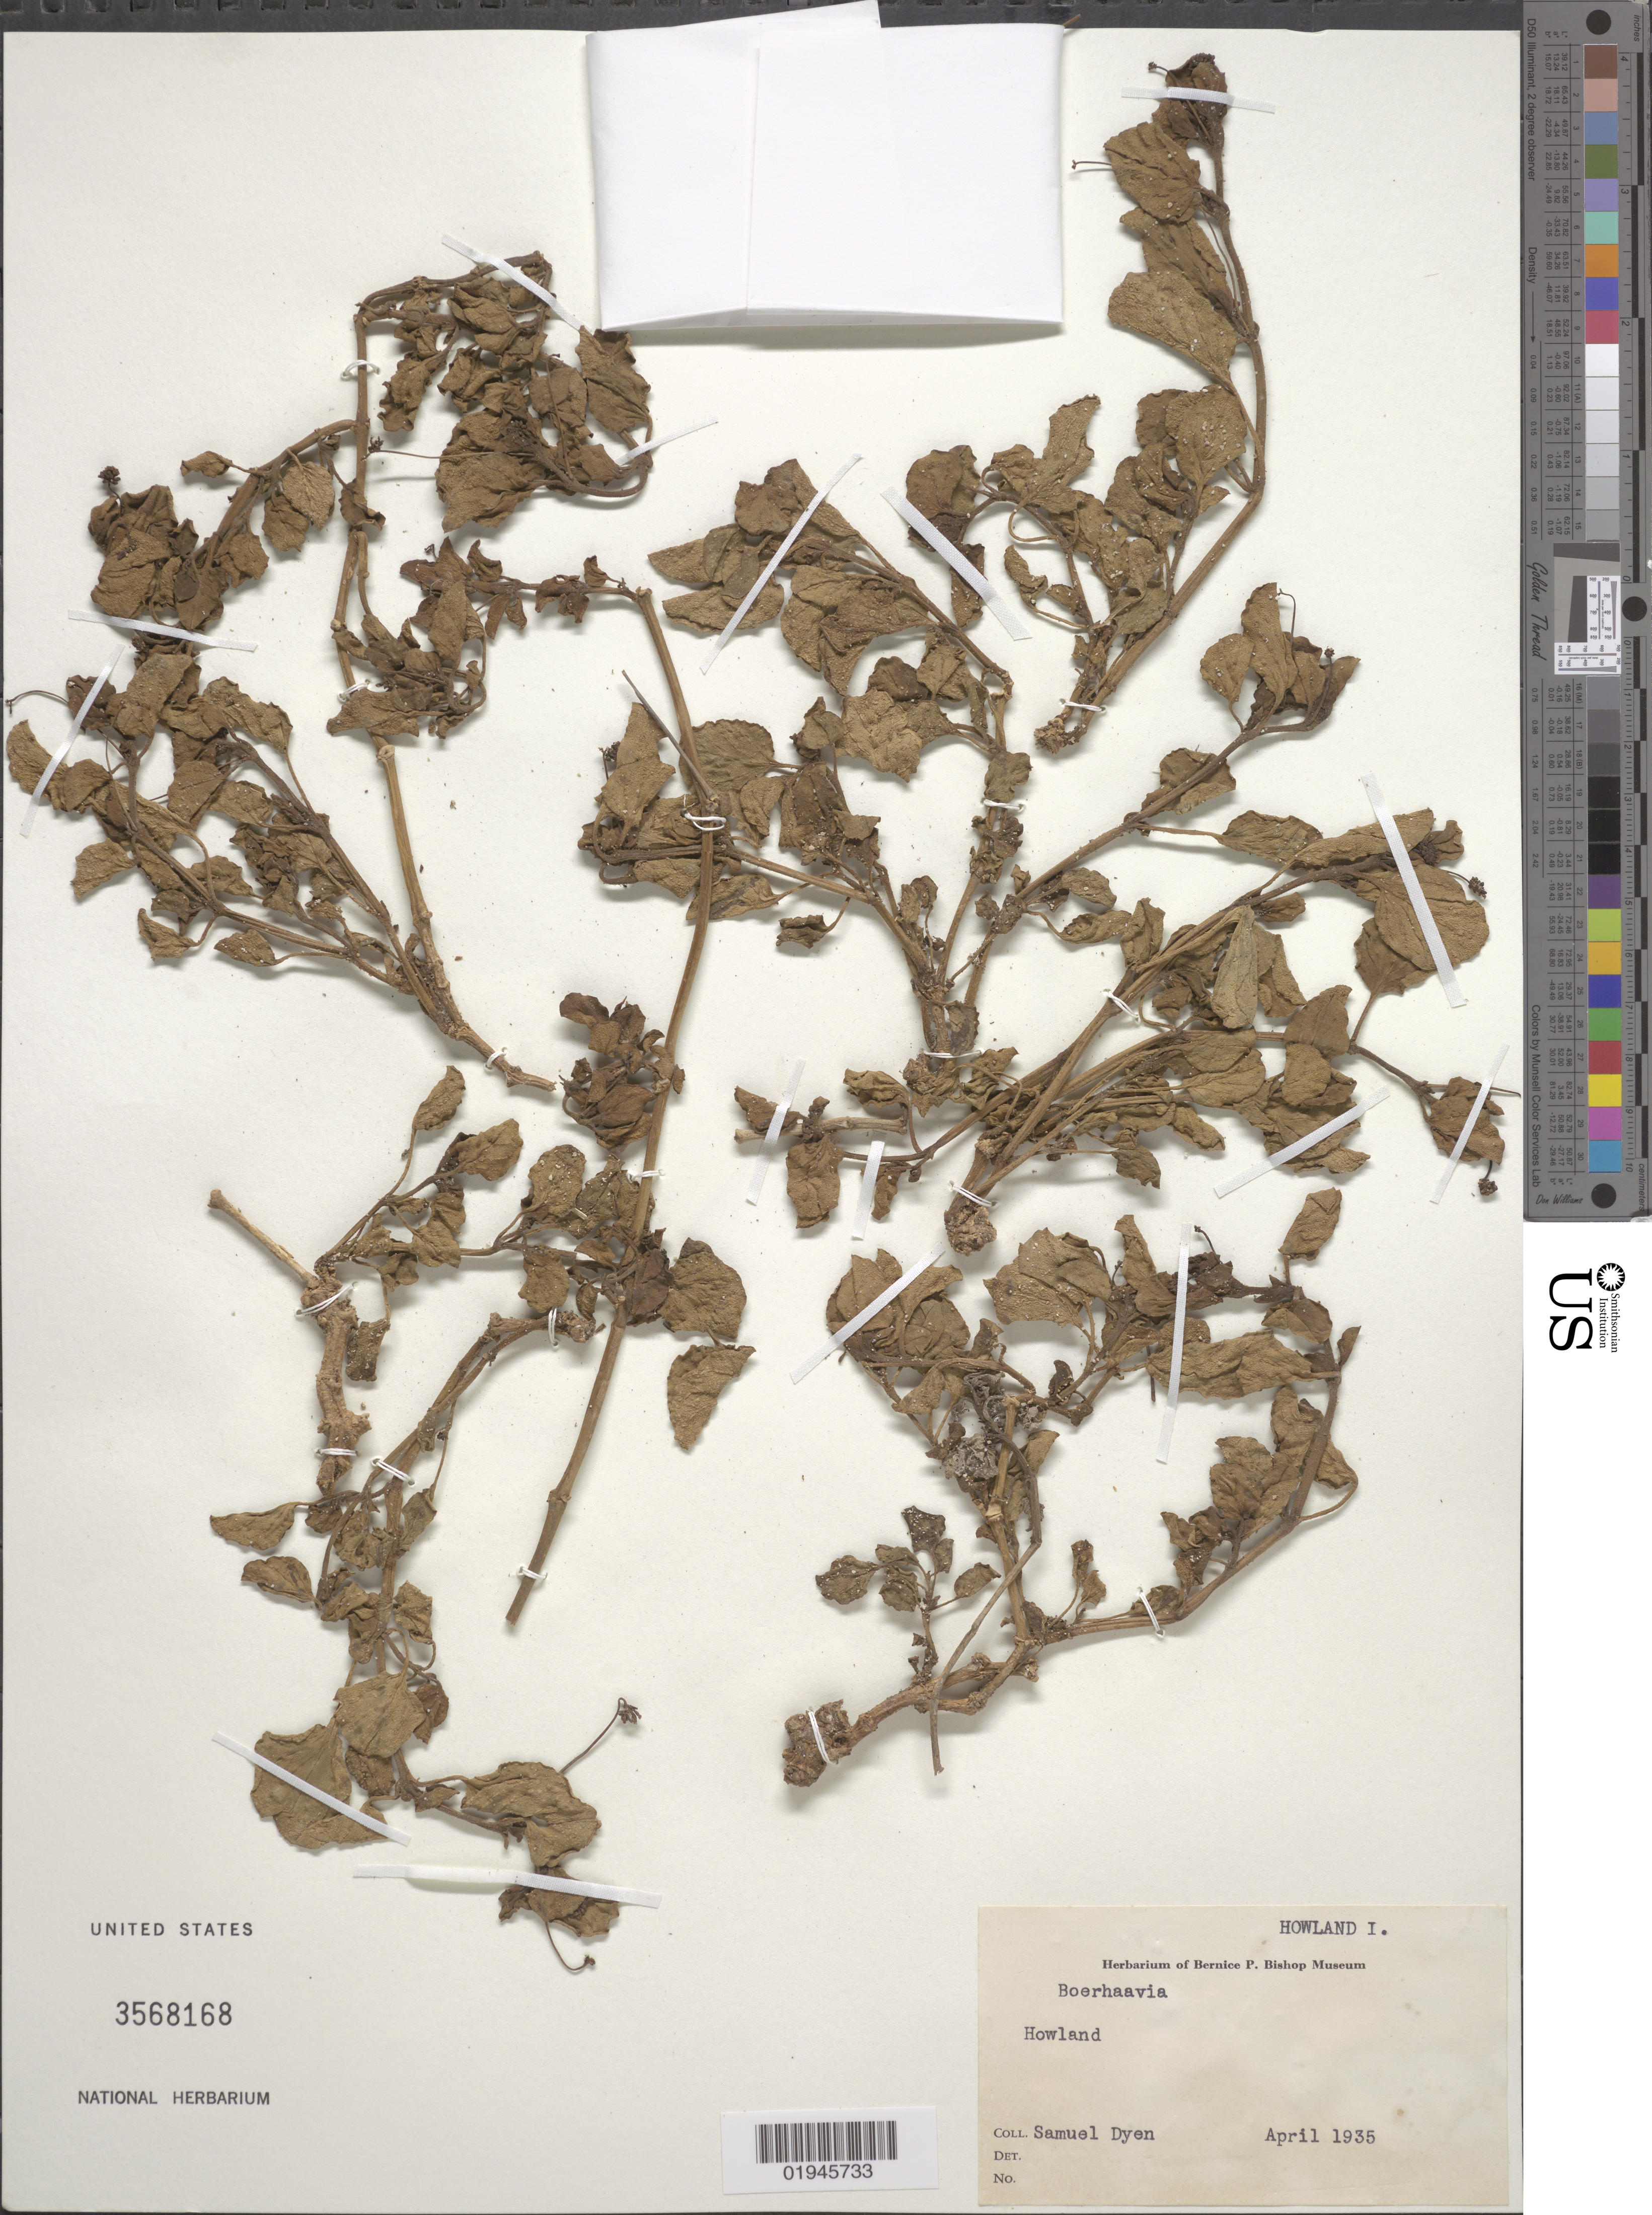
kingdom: Plantae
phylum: Tracheophyta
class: Magnoliopsida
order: Caryophyllales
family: Nyctaginaceae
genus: Boerhavia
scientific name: Boerhavia sp.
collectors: S. Dyen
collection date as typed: Apr 1935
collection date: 1935-04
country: U.S. Administered Pacific Islands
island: Howland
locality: Howland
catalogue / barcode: US 3568168